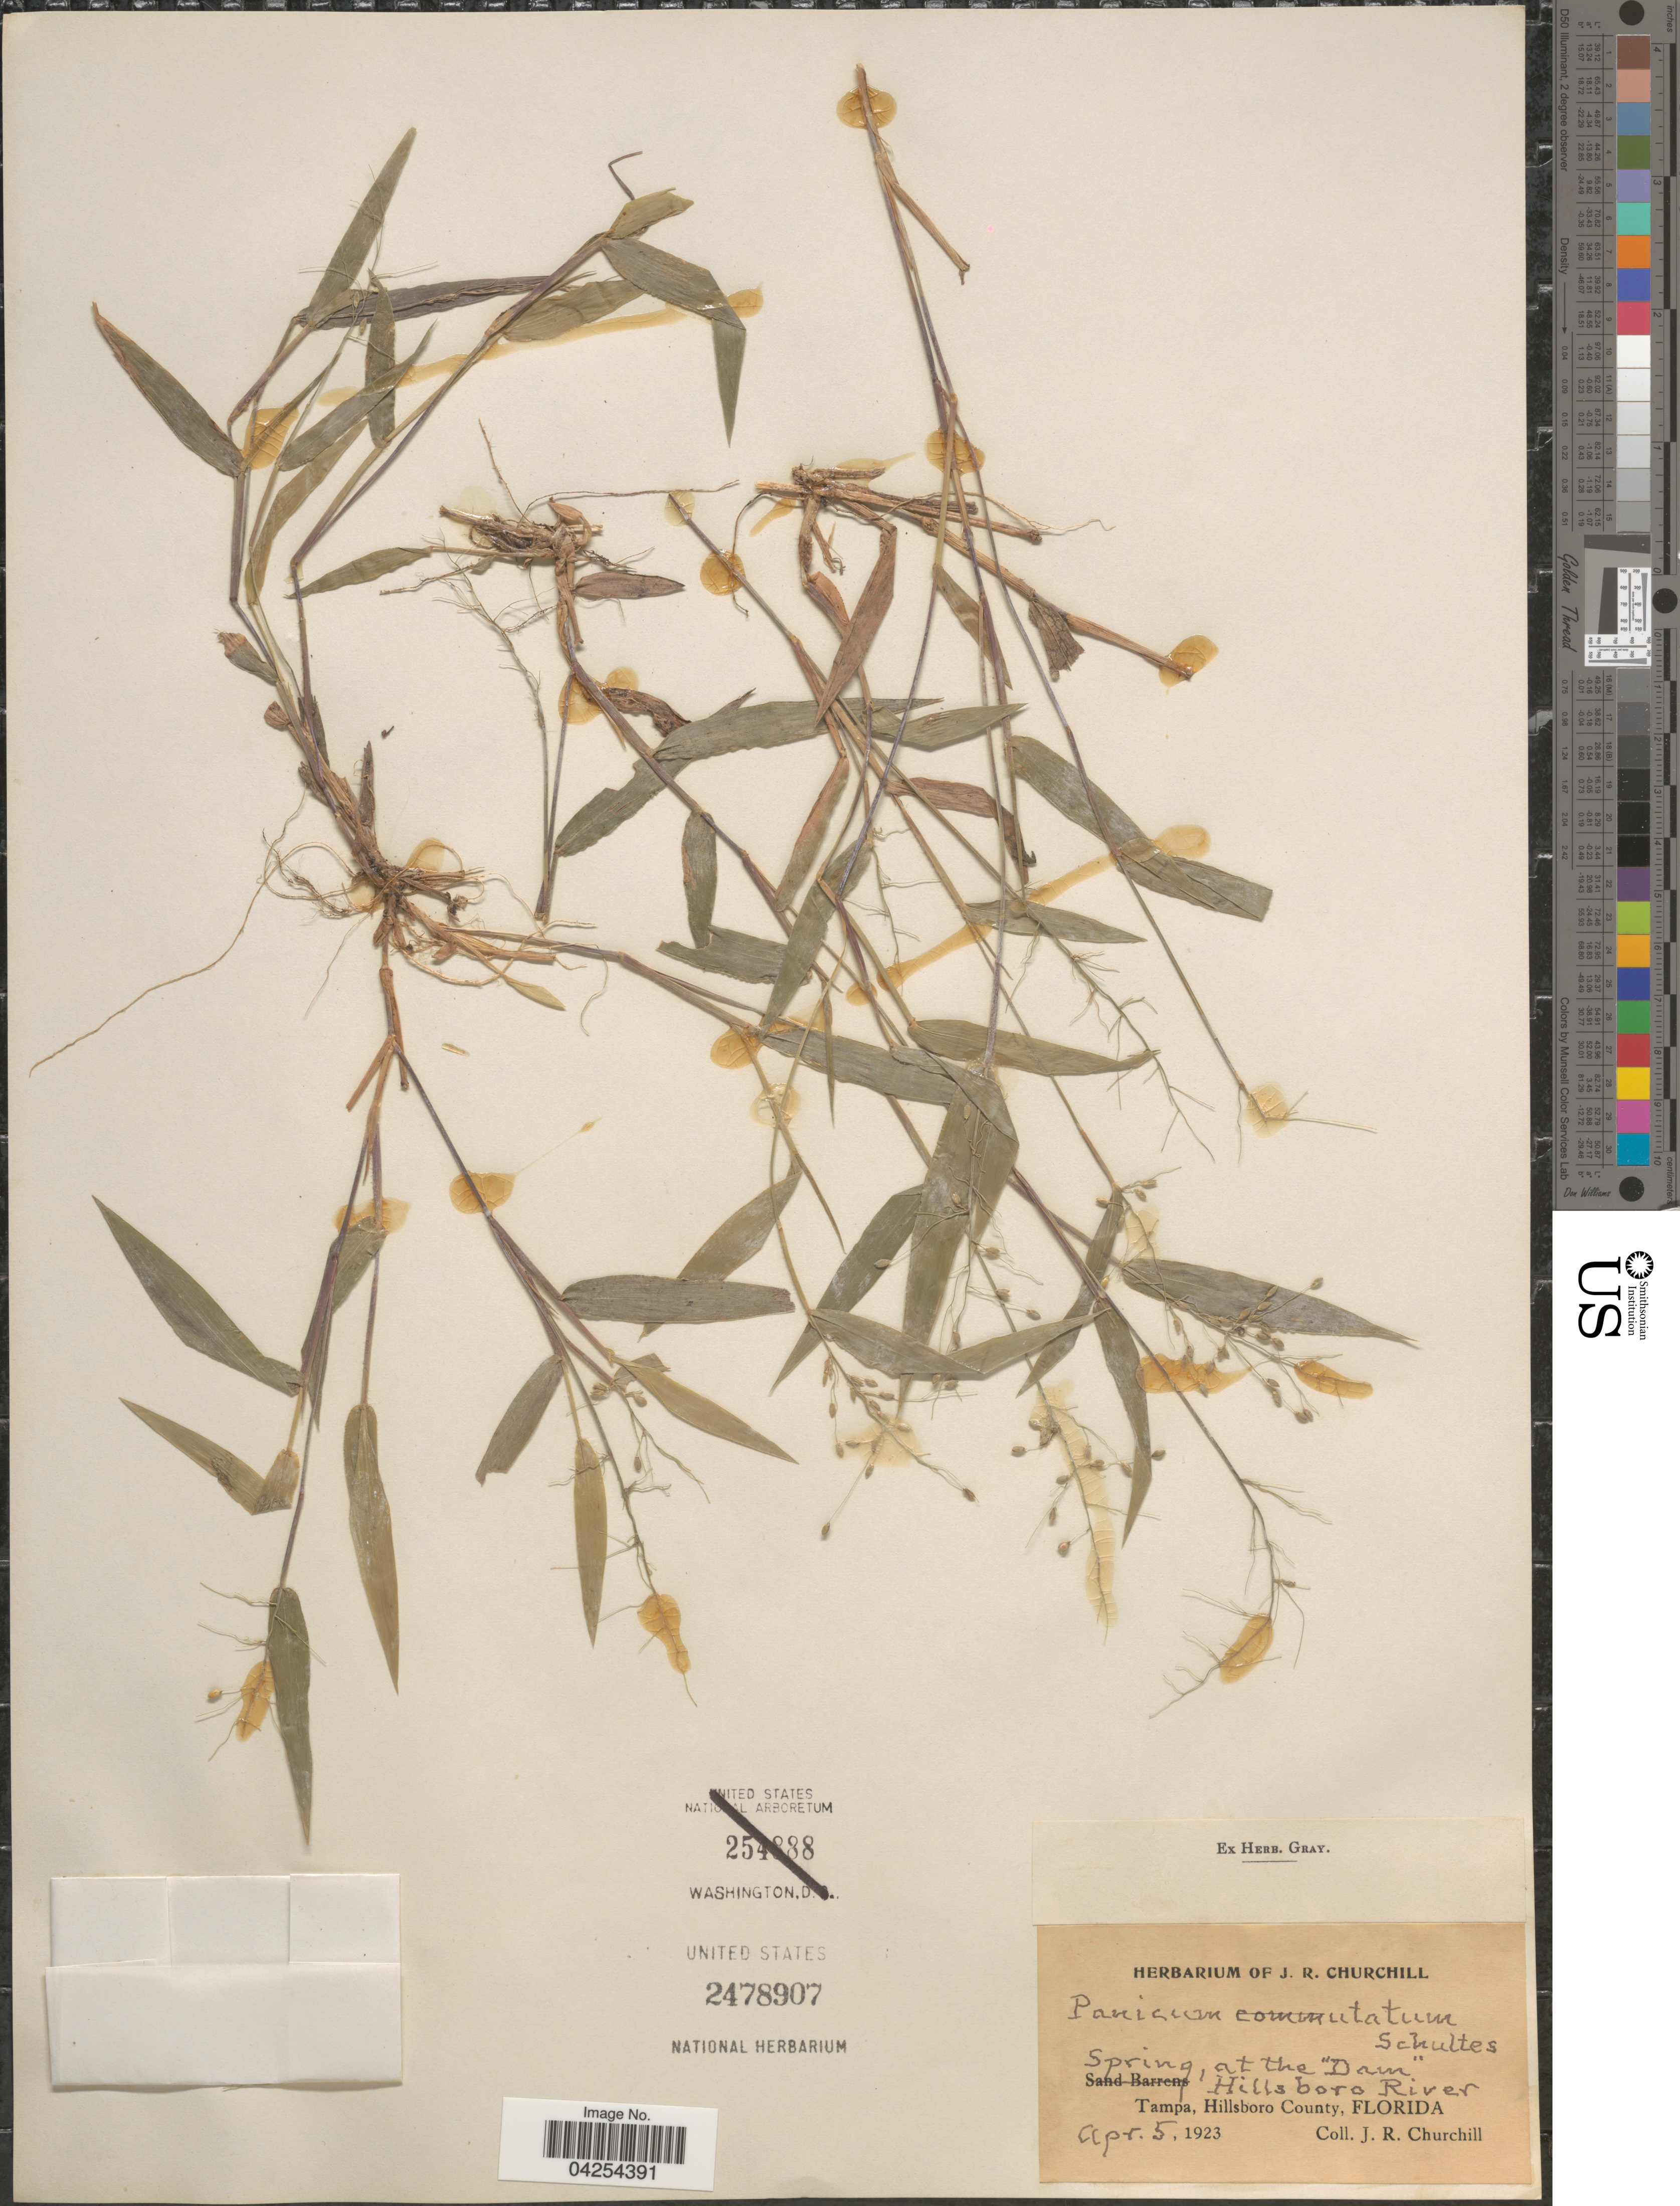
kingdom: Plantae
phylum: Tracheophyta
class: Liliopsida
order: Poales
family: Poaceae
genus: Dichanthelium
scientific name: Dichanthelium commutatum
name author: (Schult.) Gould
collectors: J. Churchill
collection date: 1923-04-05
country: United States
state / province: Florida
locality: Spring, at the "Dam". Hillsboro River. Tampa, Hillsboro County.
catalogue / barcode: US 2478907